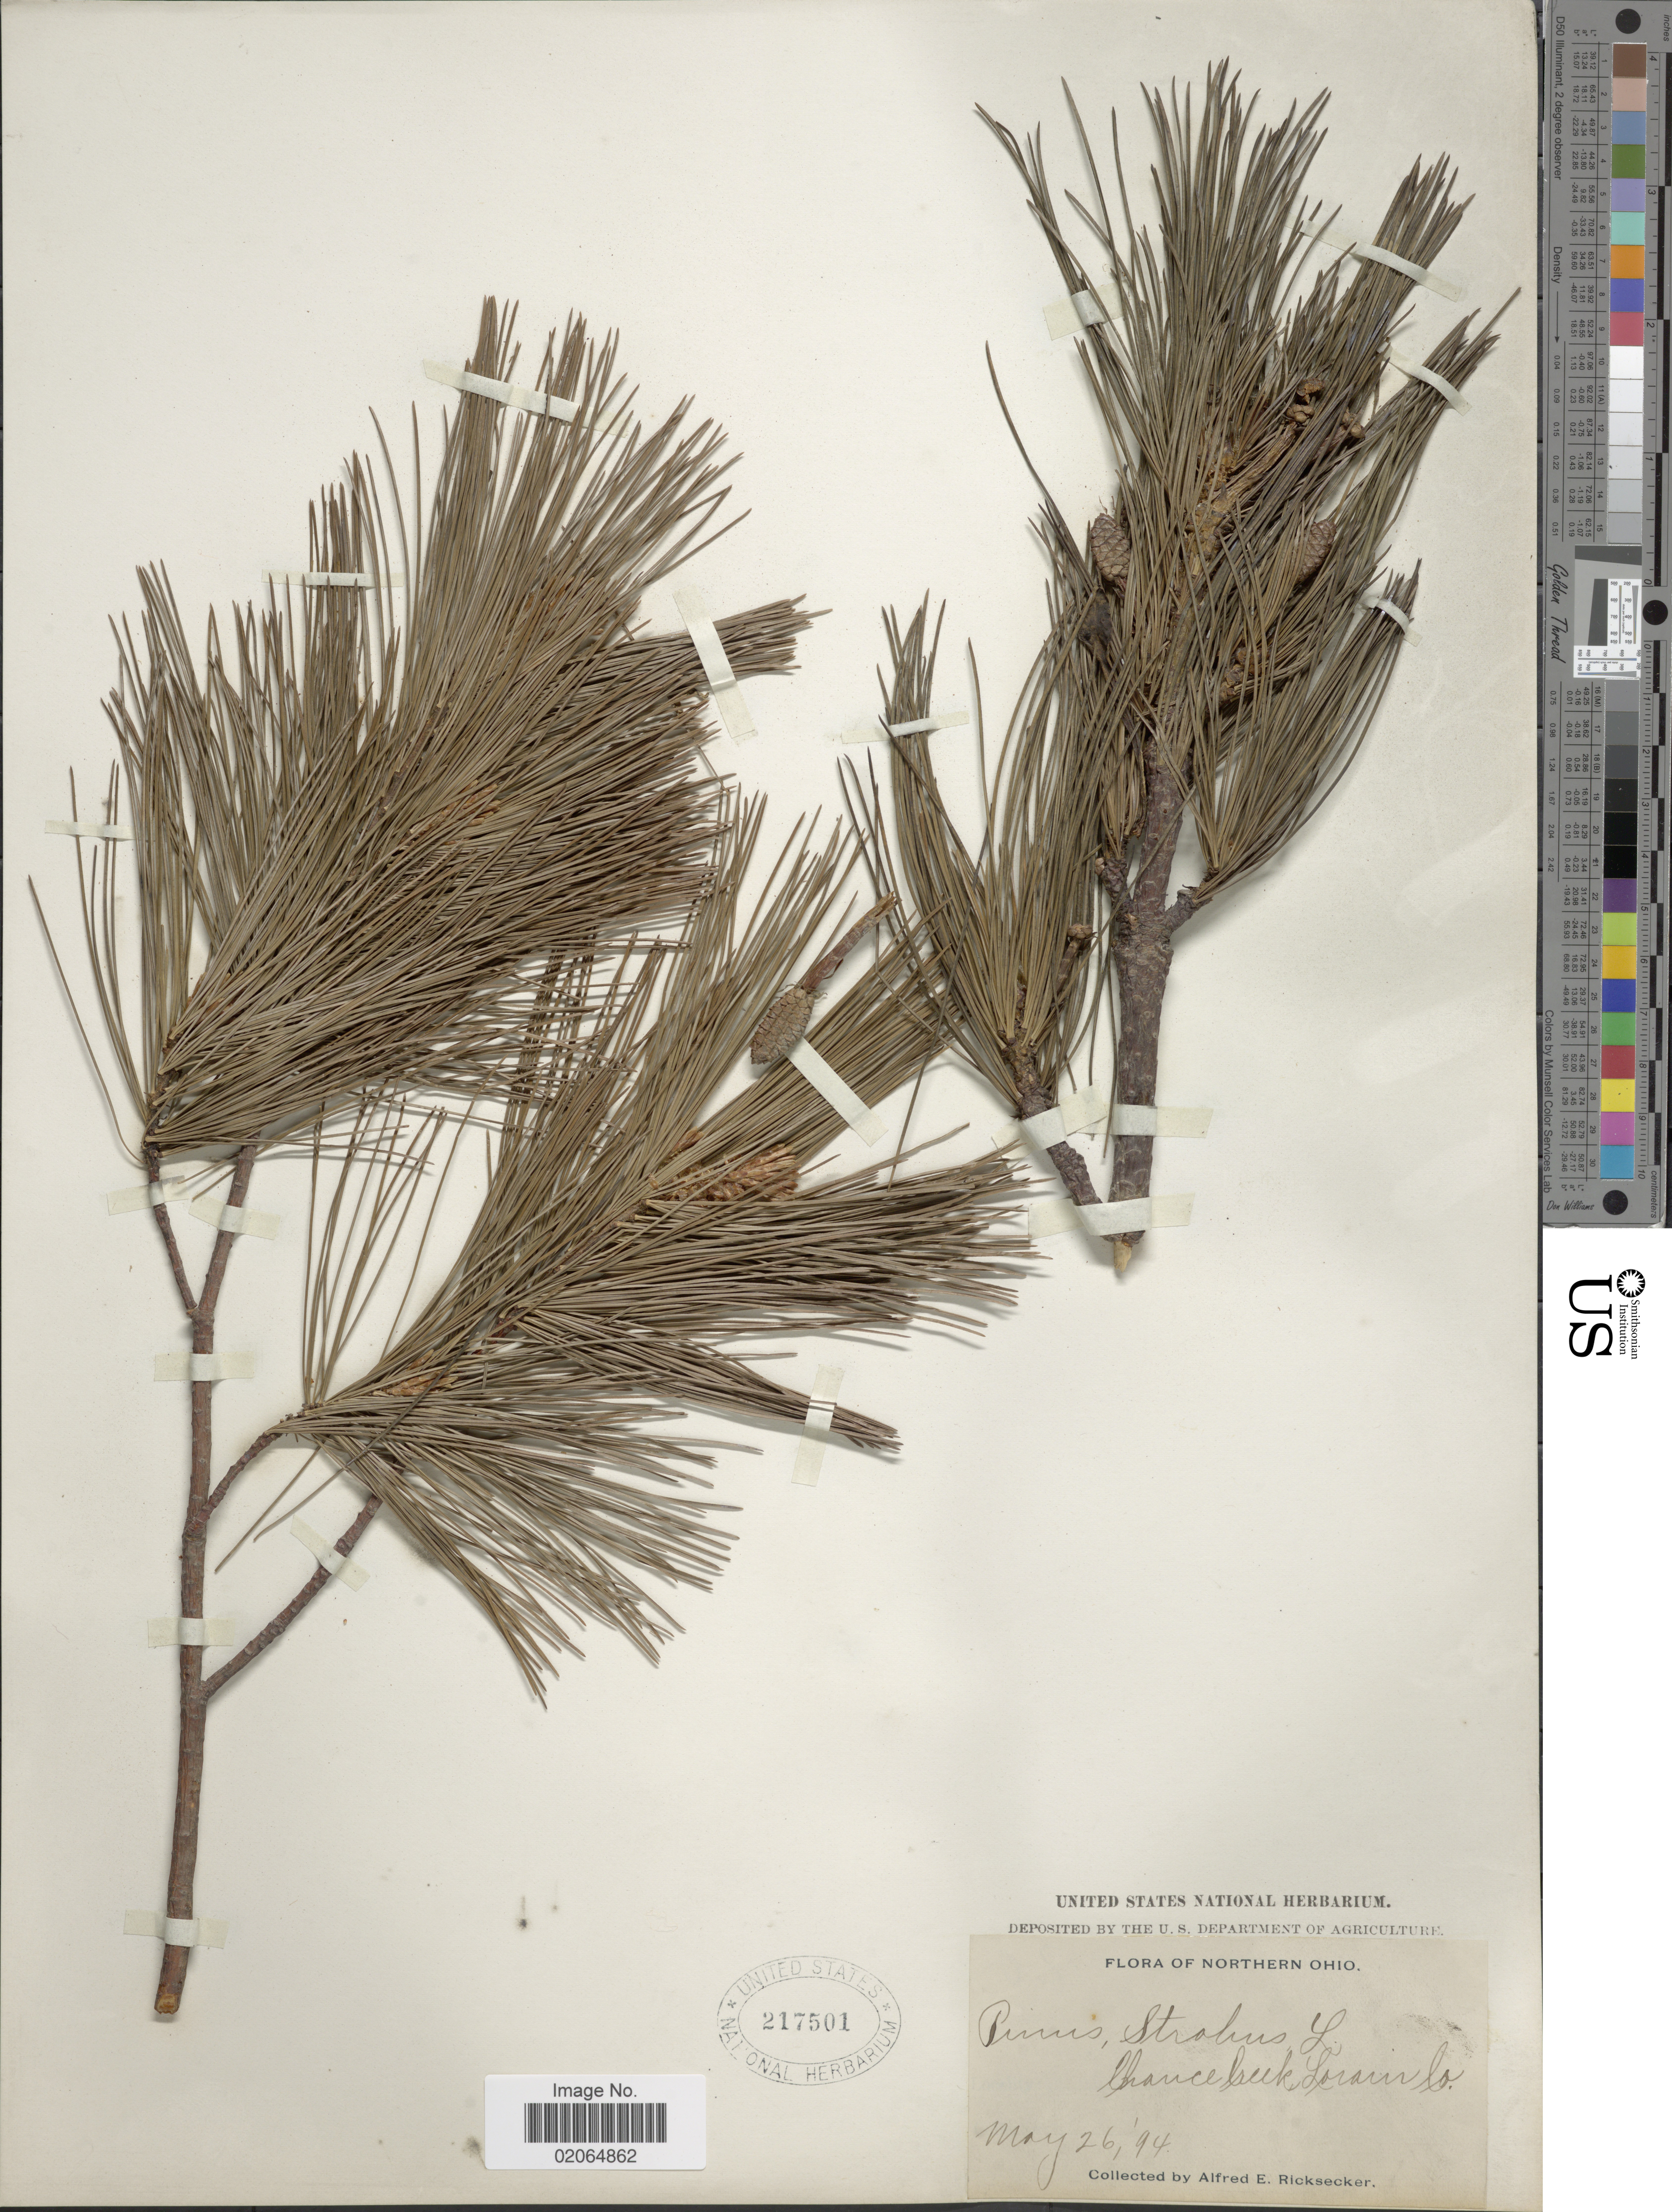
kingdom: Plantae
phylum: Tracheophyta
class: Pinopsida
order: Pinales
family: Pinaceae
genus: Pinus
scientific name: Pinus strobus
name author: L.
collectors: A. E. Ricksecker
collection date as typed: Transcribed d/m/y: 26/5/94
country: United States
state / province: Ohio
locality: Northern Ohio, Chance Creek, Lorain Co.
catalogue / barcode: US 217501